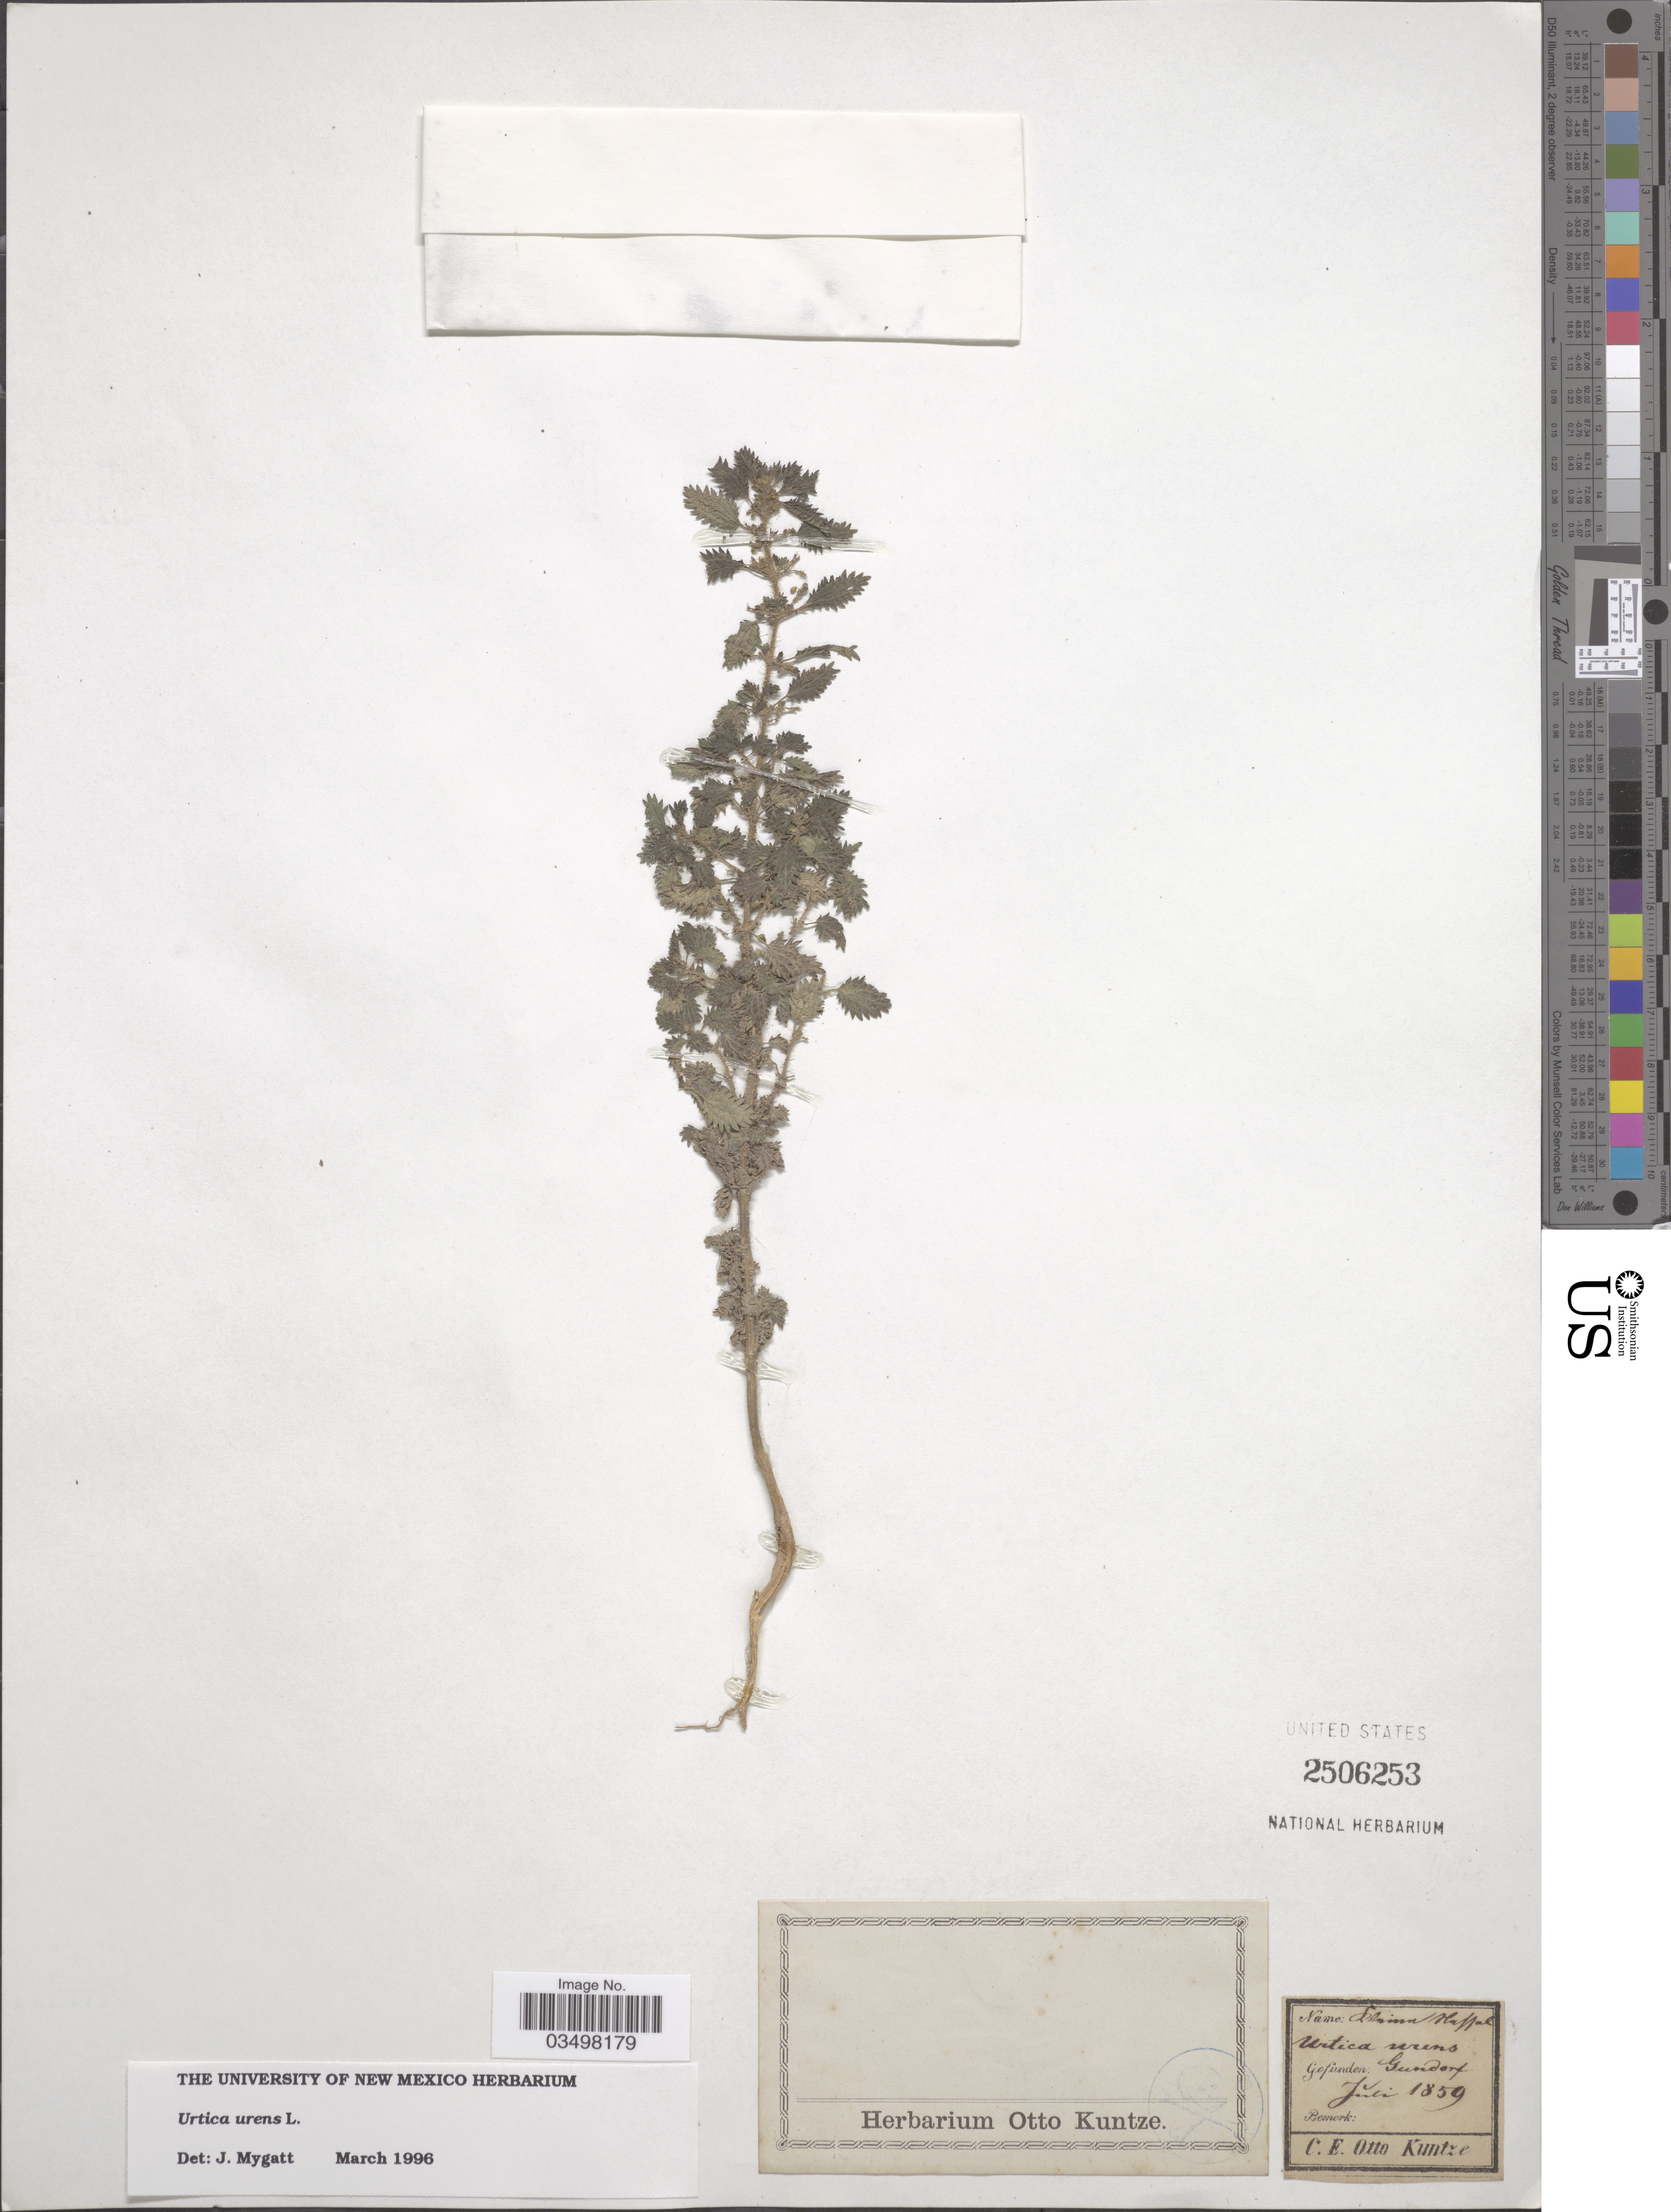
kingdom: Plantae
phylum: Tracheophyta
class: Magnoliopsida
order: Rosales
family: Urticaceae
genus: Urtica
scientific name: Urtica urens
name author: L.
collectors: C.E.O. Kuntze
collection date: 1859-07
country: Germany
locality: Gundorf.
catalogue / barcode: US 2506253